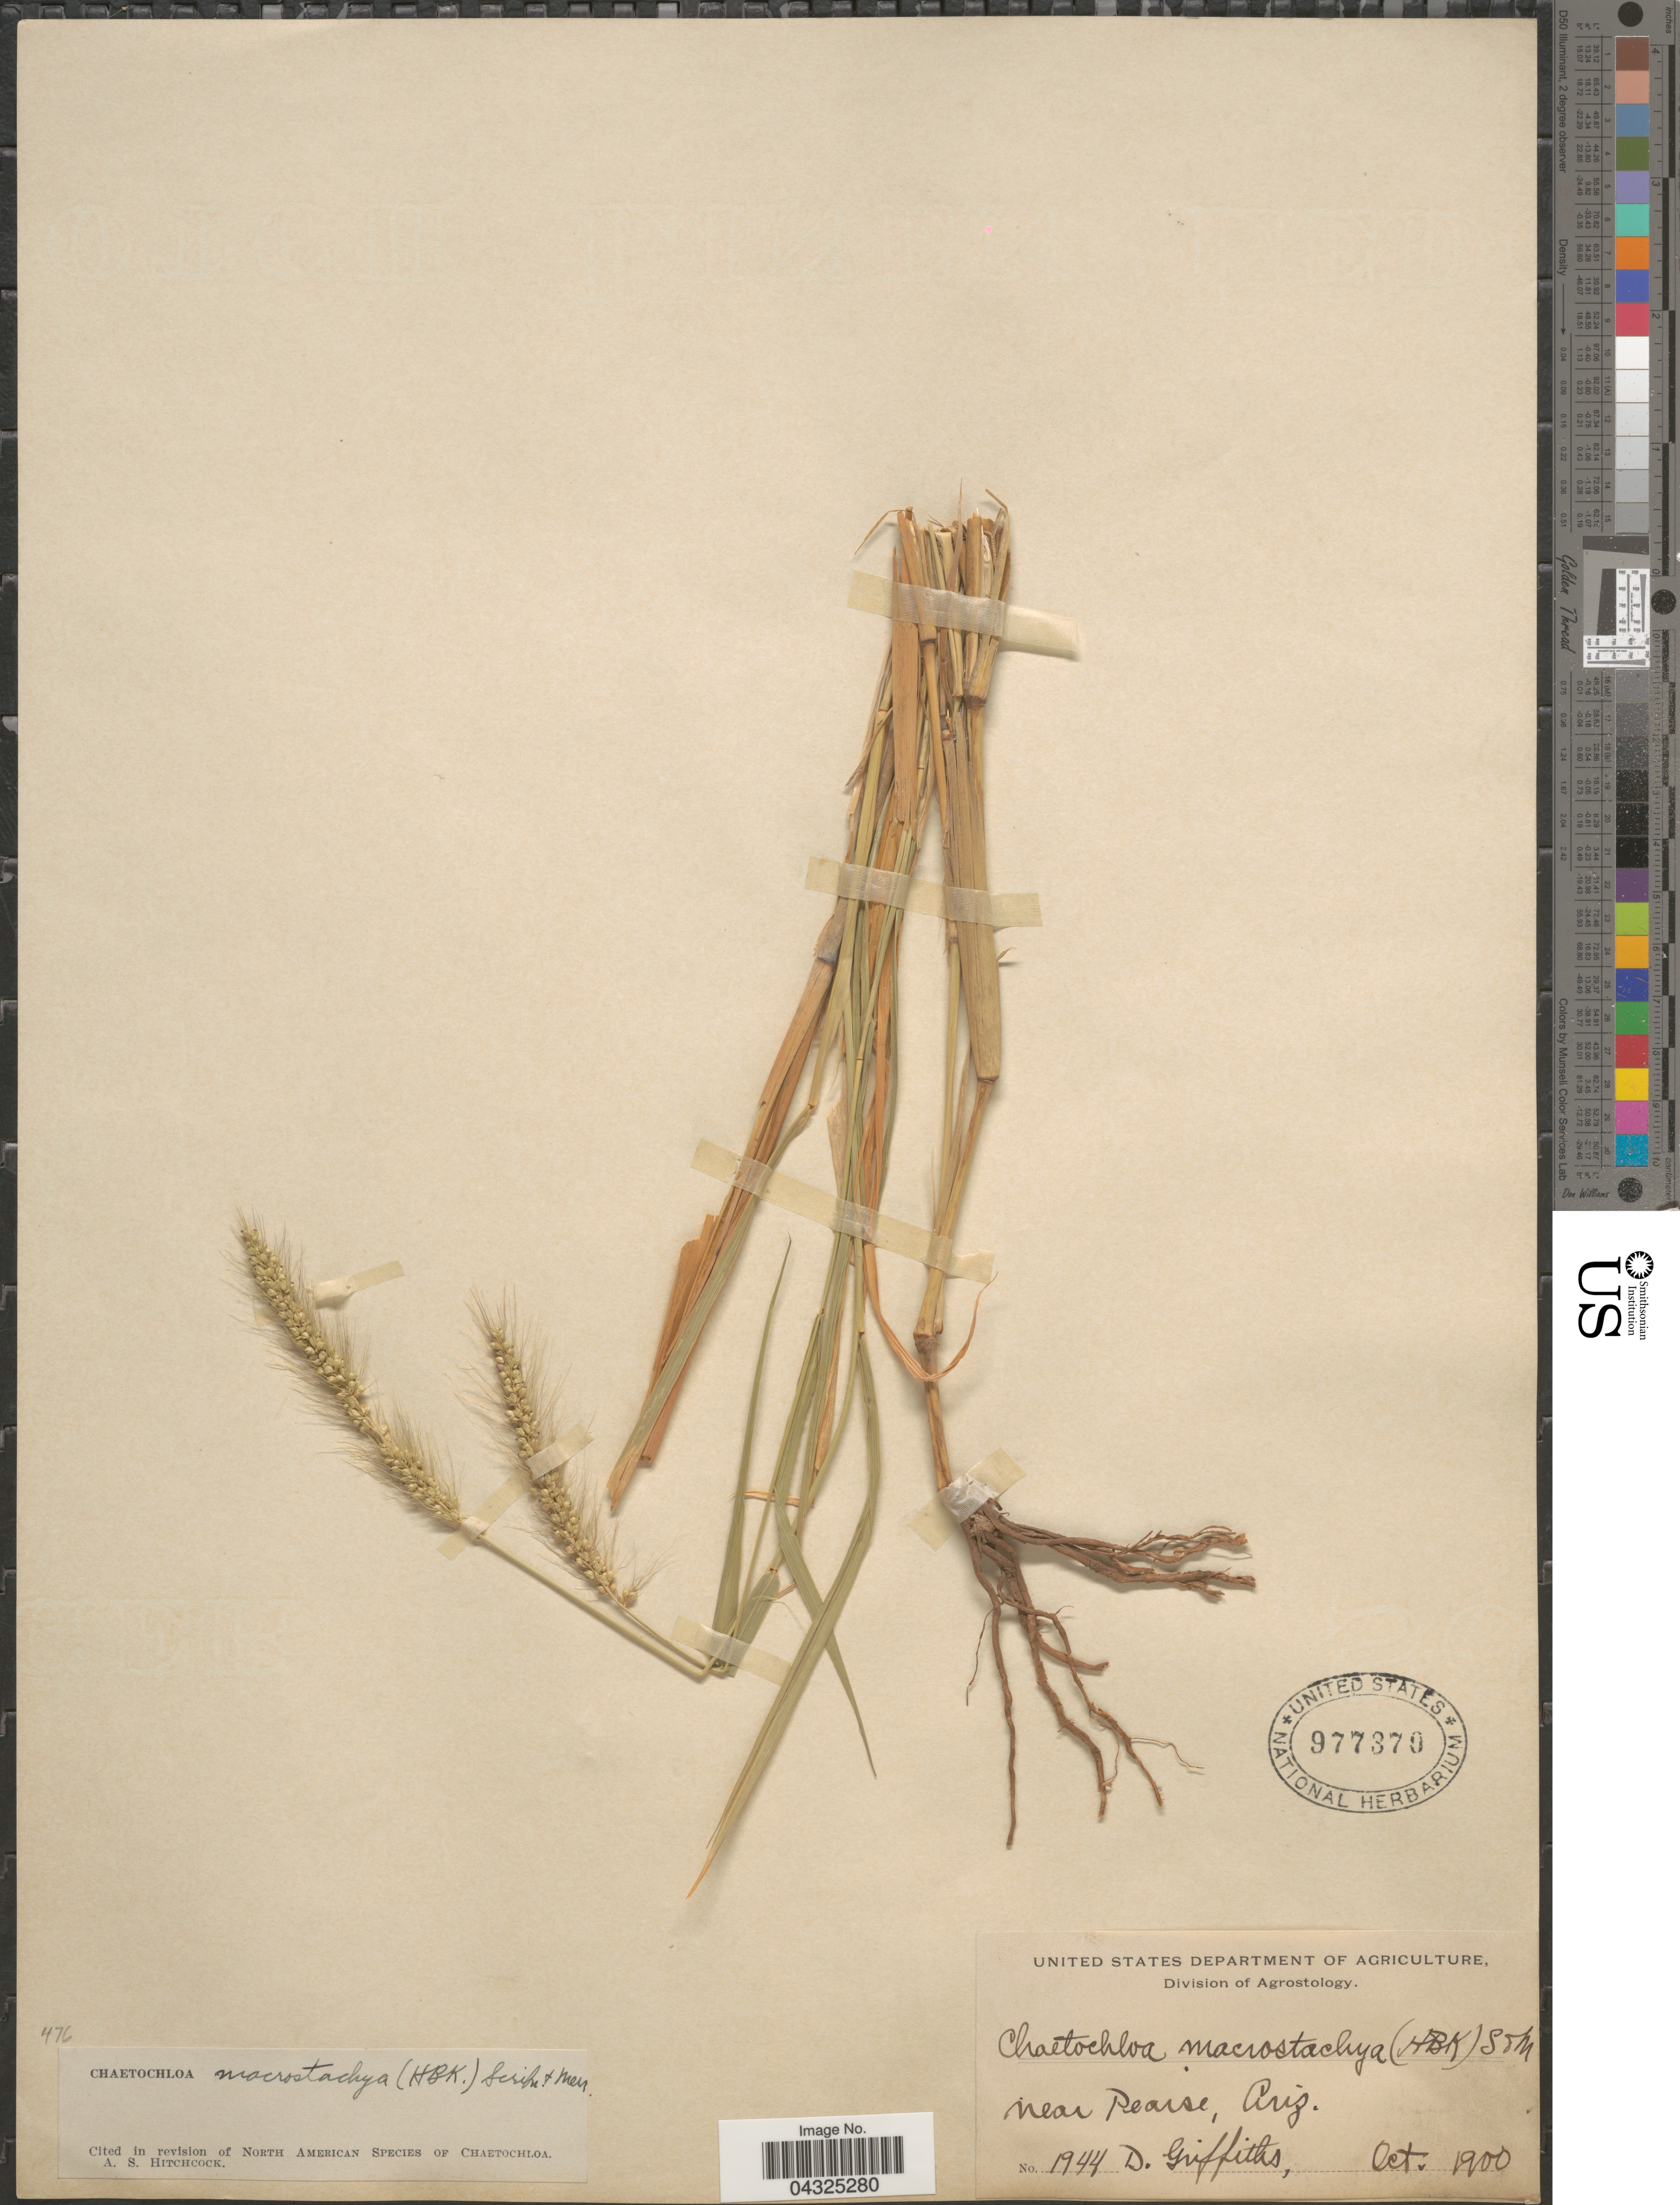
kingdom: Plantae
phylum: Tracheophyta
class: Liliopsida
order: Poales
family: Poaceae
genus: Setaria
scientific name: Setaria macrostachya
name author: Kunth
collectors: D. Griffiths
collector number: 1944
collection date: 1900-10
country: United States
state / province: Arizona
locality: Near Pearce.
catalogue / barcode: US 977370